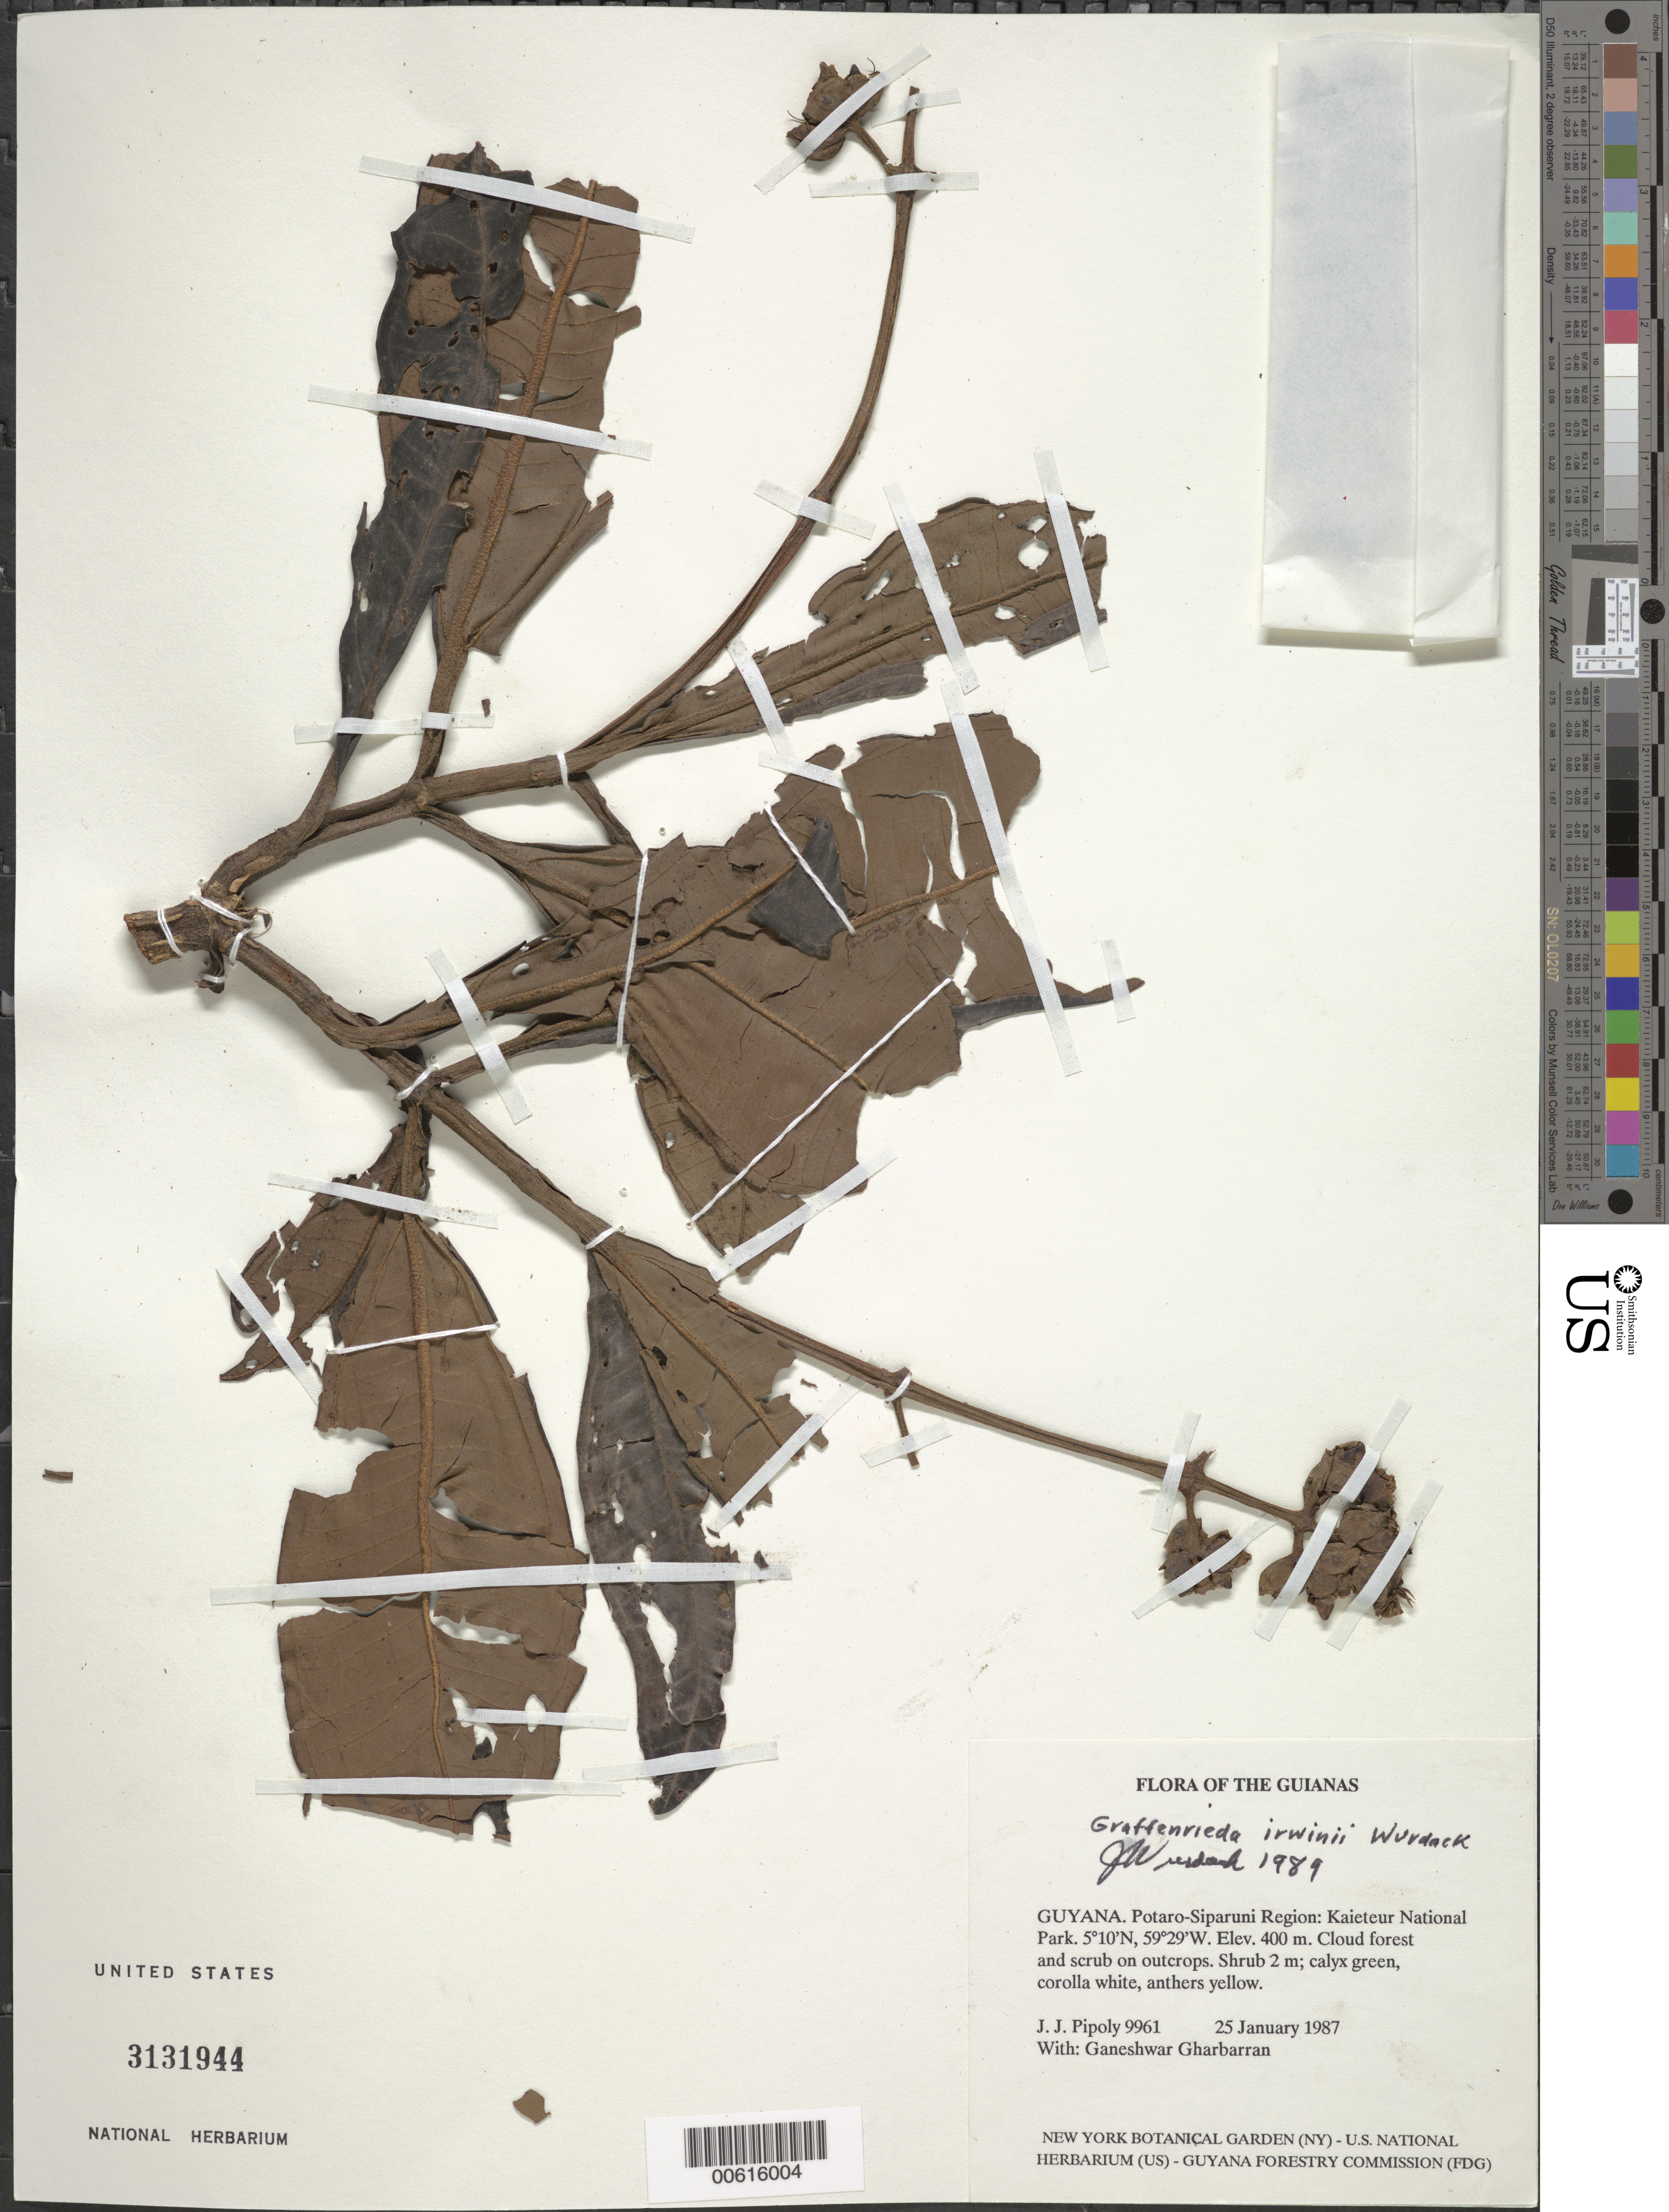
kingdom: Plantae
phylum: Tracheophyta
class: Magnoliopsida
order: Myrtales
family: Melastomataceae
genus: Graffenrieda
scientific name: Graffenrieda irwinii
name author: Wurdack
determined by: Wurdack, John J., (US), US (UNITED STATES)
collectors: J. J. Pipoly & G. Gharbarran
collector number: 9961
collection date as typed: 25 January 1987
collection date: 1987-01-25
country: Guyana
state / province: Potaro-Siparuni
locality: Kaieteur National Park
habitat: Cloud forest and scrub on outcrops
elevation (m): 400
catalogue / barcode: US 3131944